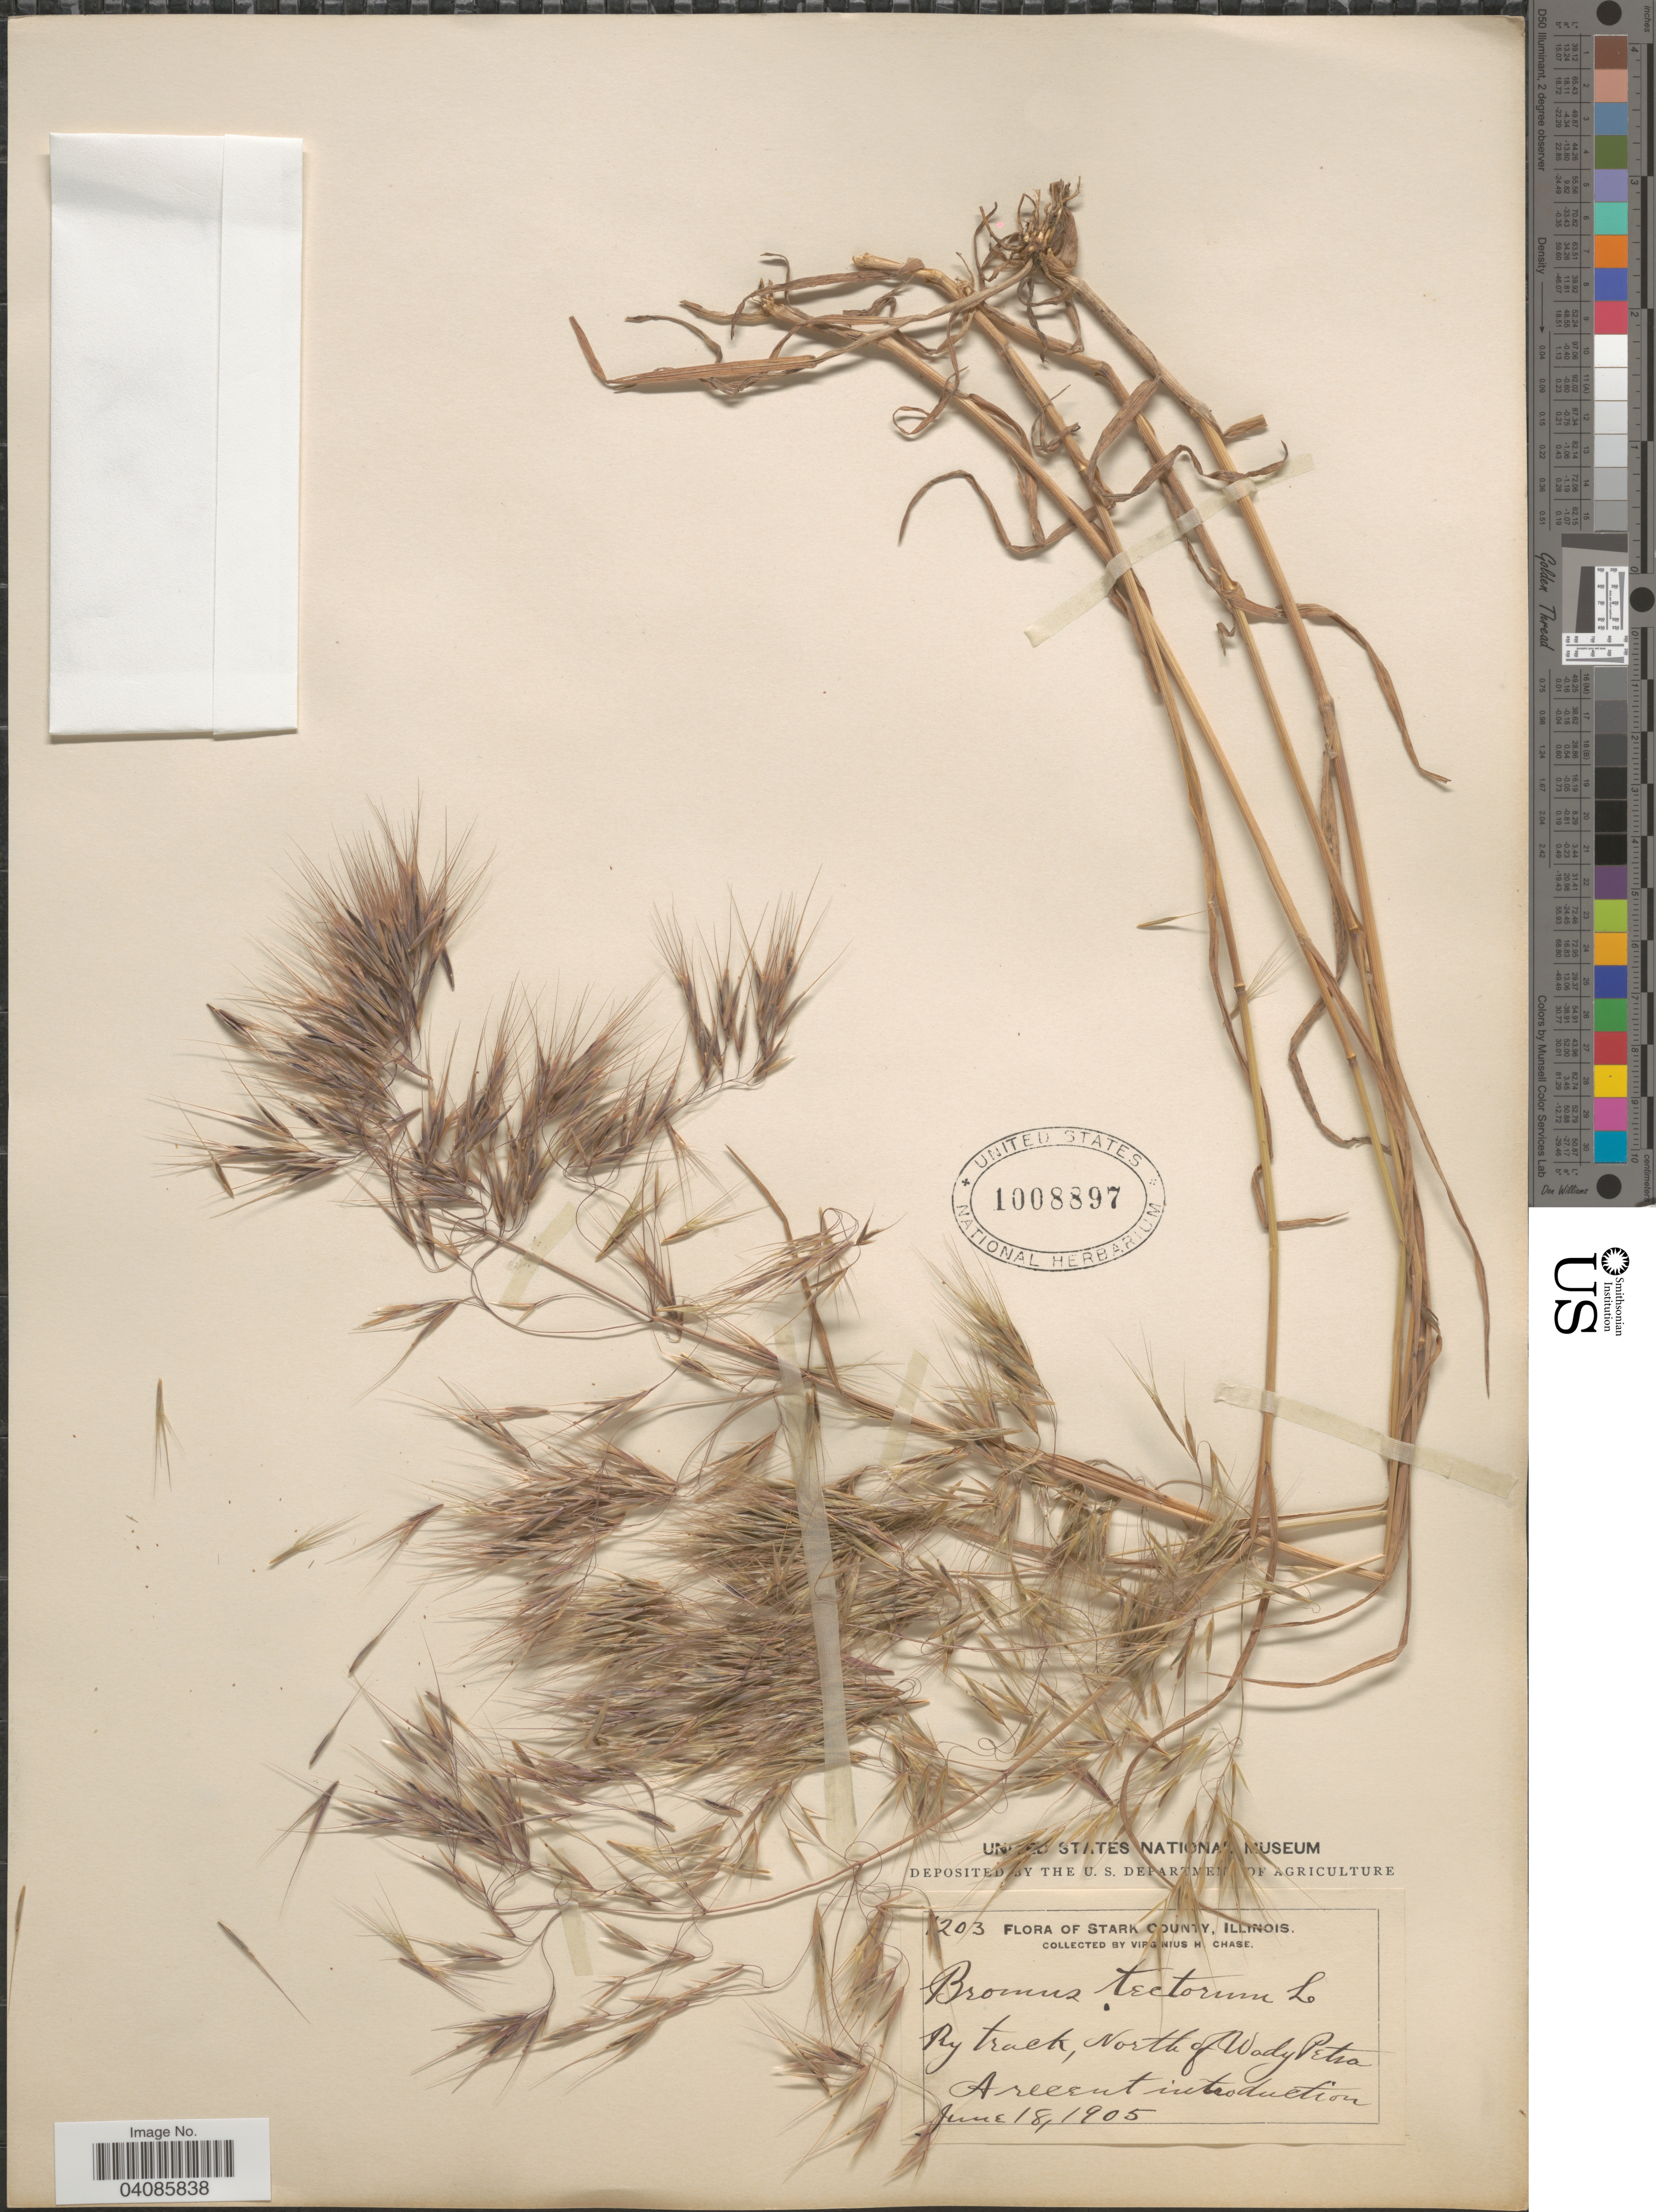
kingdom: Plantae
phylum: Tracheophyta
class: Liliopsida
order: Poales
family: Poaceae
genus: Bromus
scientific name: Bromus tectorum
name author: L.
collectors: V. H. Chase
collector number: !203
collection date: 1905-06-18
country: United States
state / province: Illinois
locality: Stark County. Ry track, North of Wady Petra.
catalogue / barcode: US 1008897